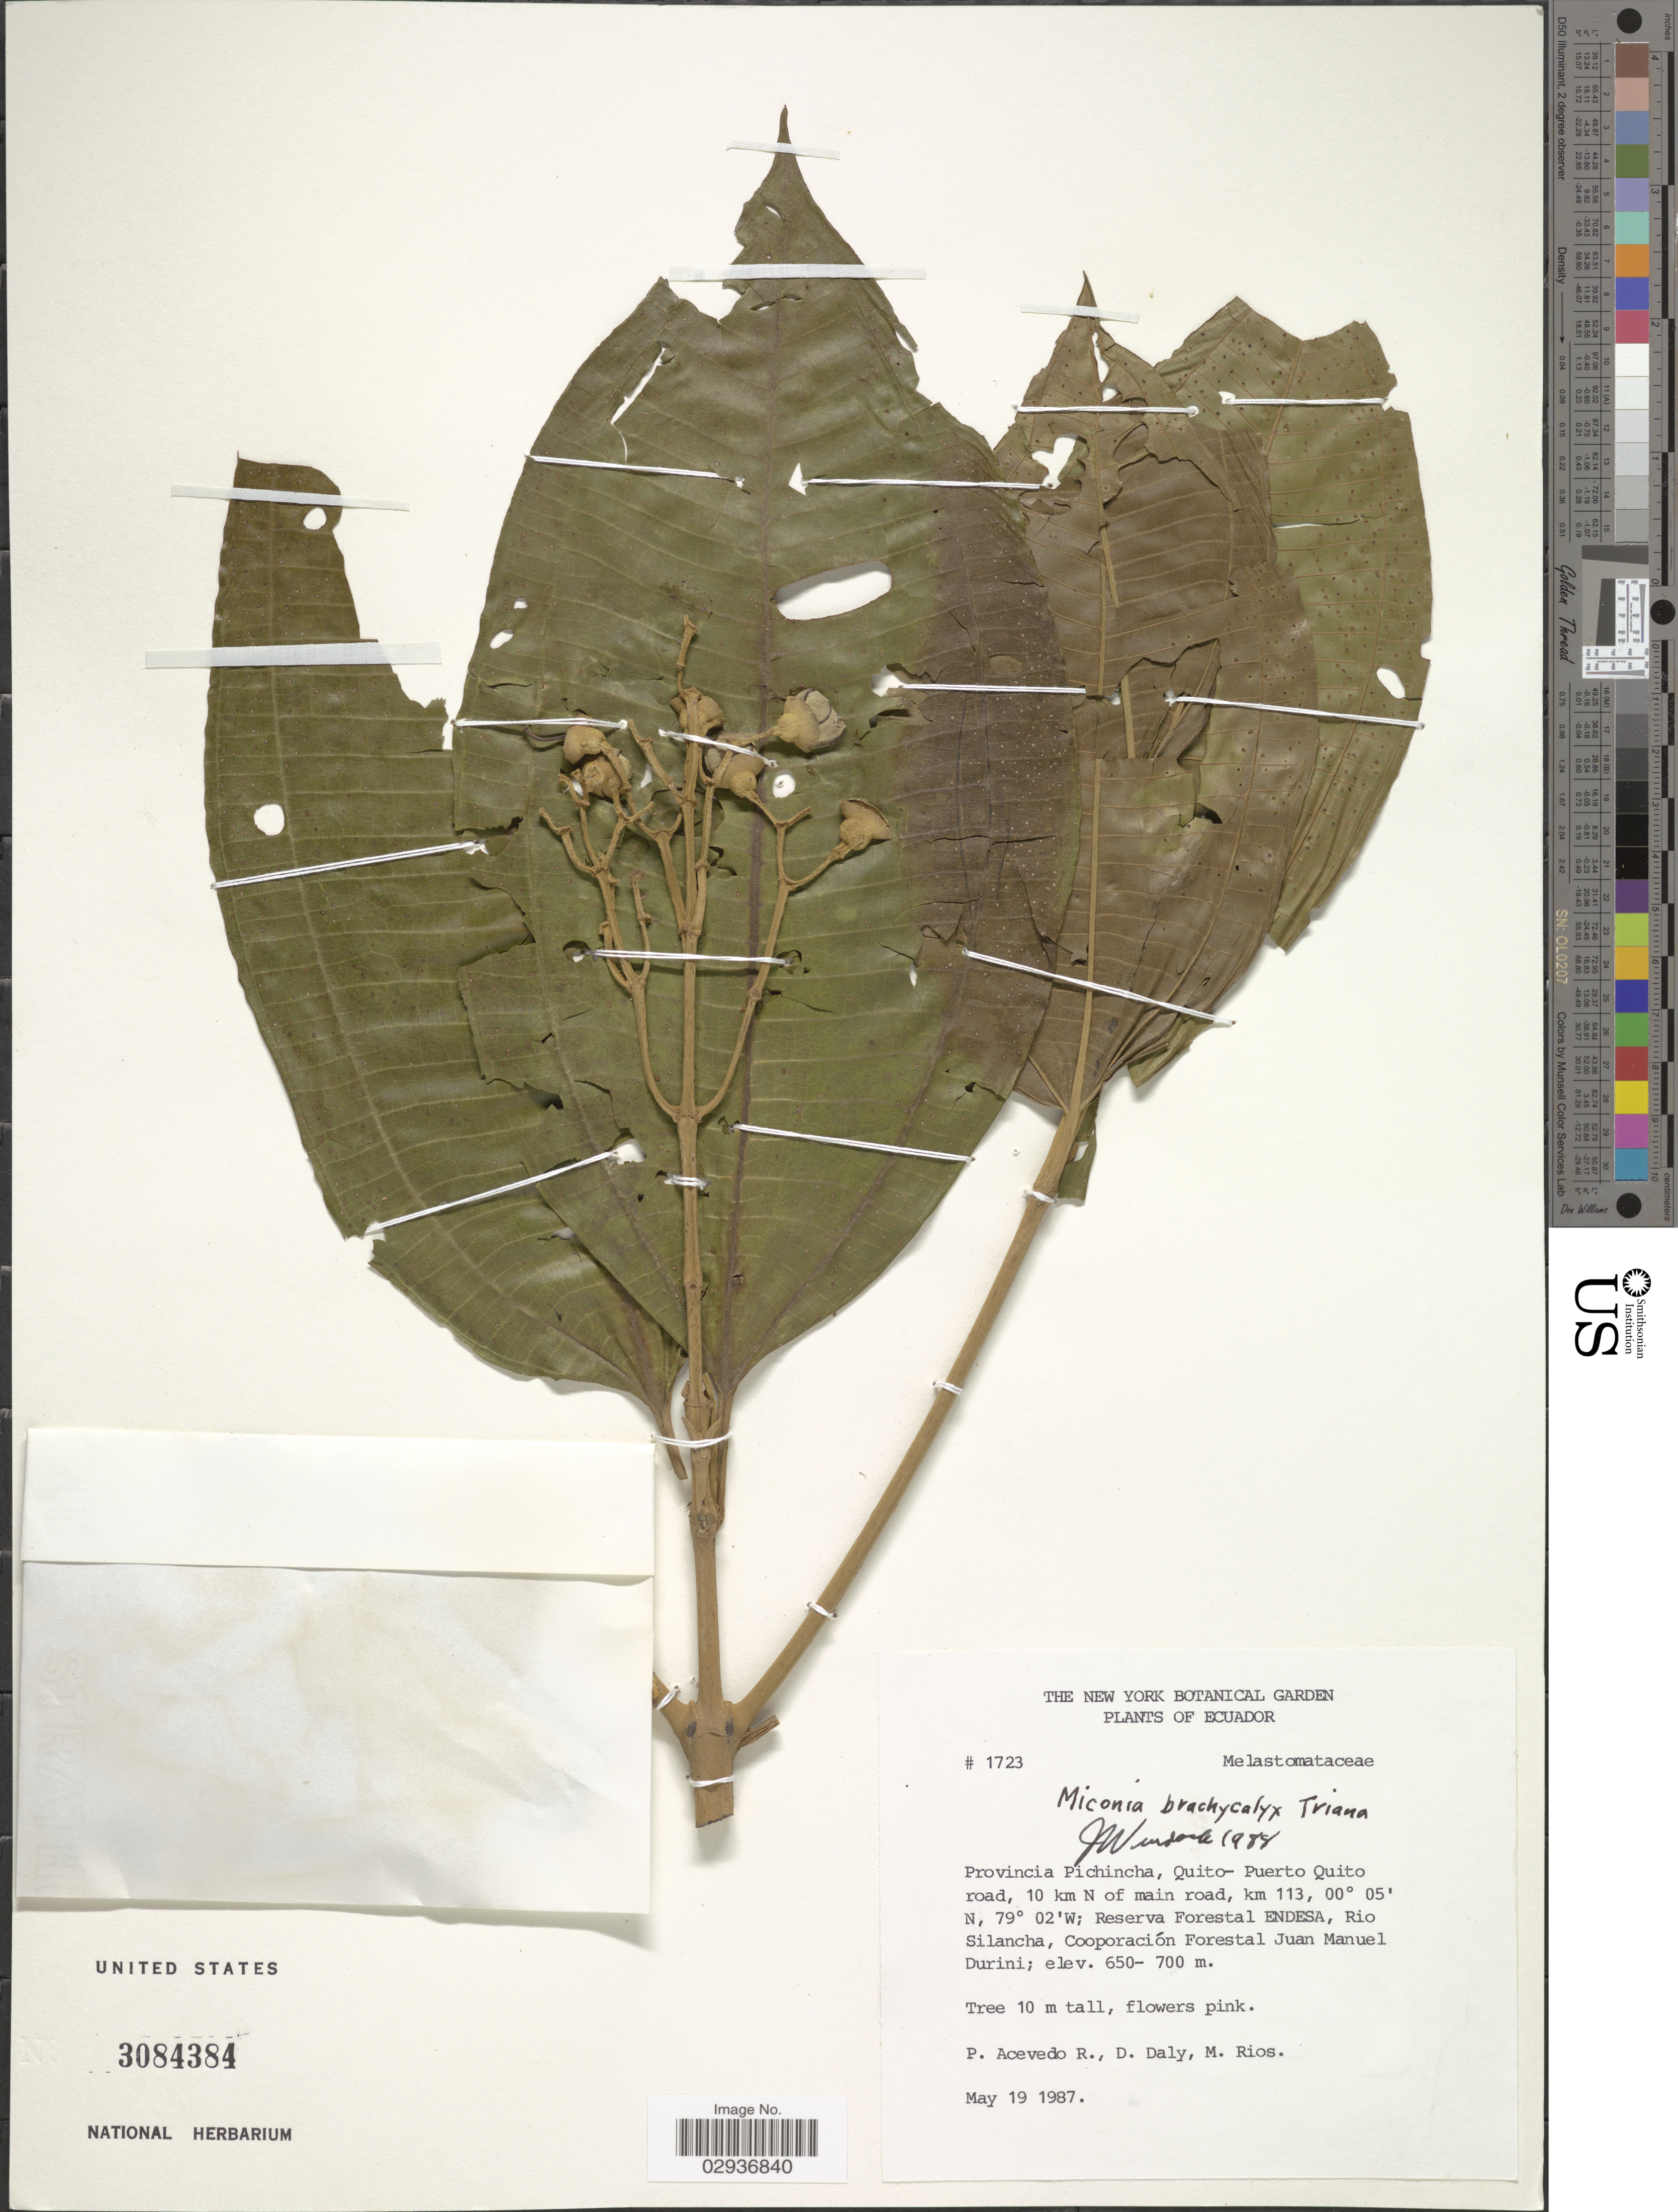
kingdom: Plantae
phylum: Tracheophyta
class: Magnoliopsida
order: Myrtales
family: Melastomataceae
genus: Miconia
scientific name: Miconia brachycalyx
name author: Triana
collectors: P. Acevedo R., D. C. Daly & M. Rios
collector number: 1723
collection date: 1987-05-19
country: Ecuador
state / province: Pichincha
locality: Quito- Puerto Quito road, 10 km N of main road, km 113; Reserva Forestal ENDESA, Rio Silancha, Cooperación Forestal Juan Manuel Durini.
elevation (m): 650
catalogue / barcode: US 3084384